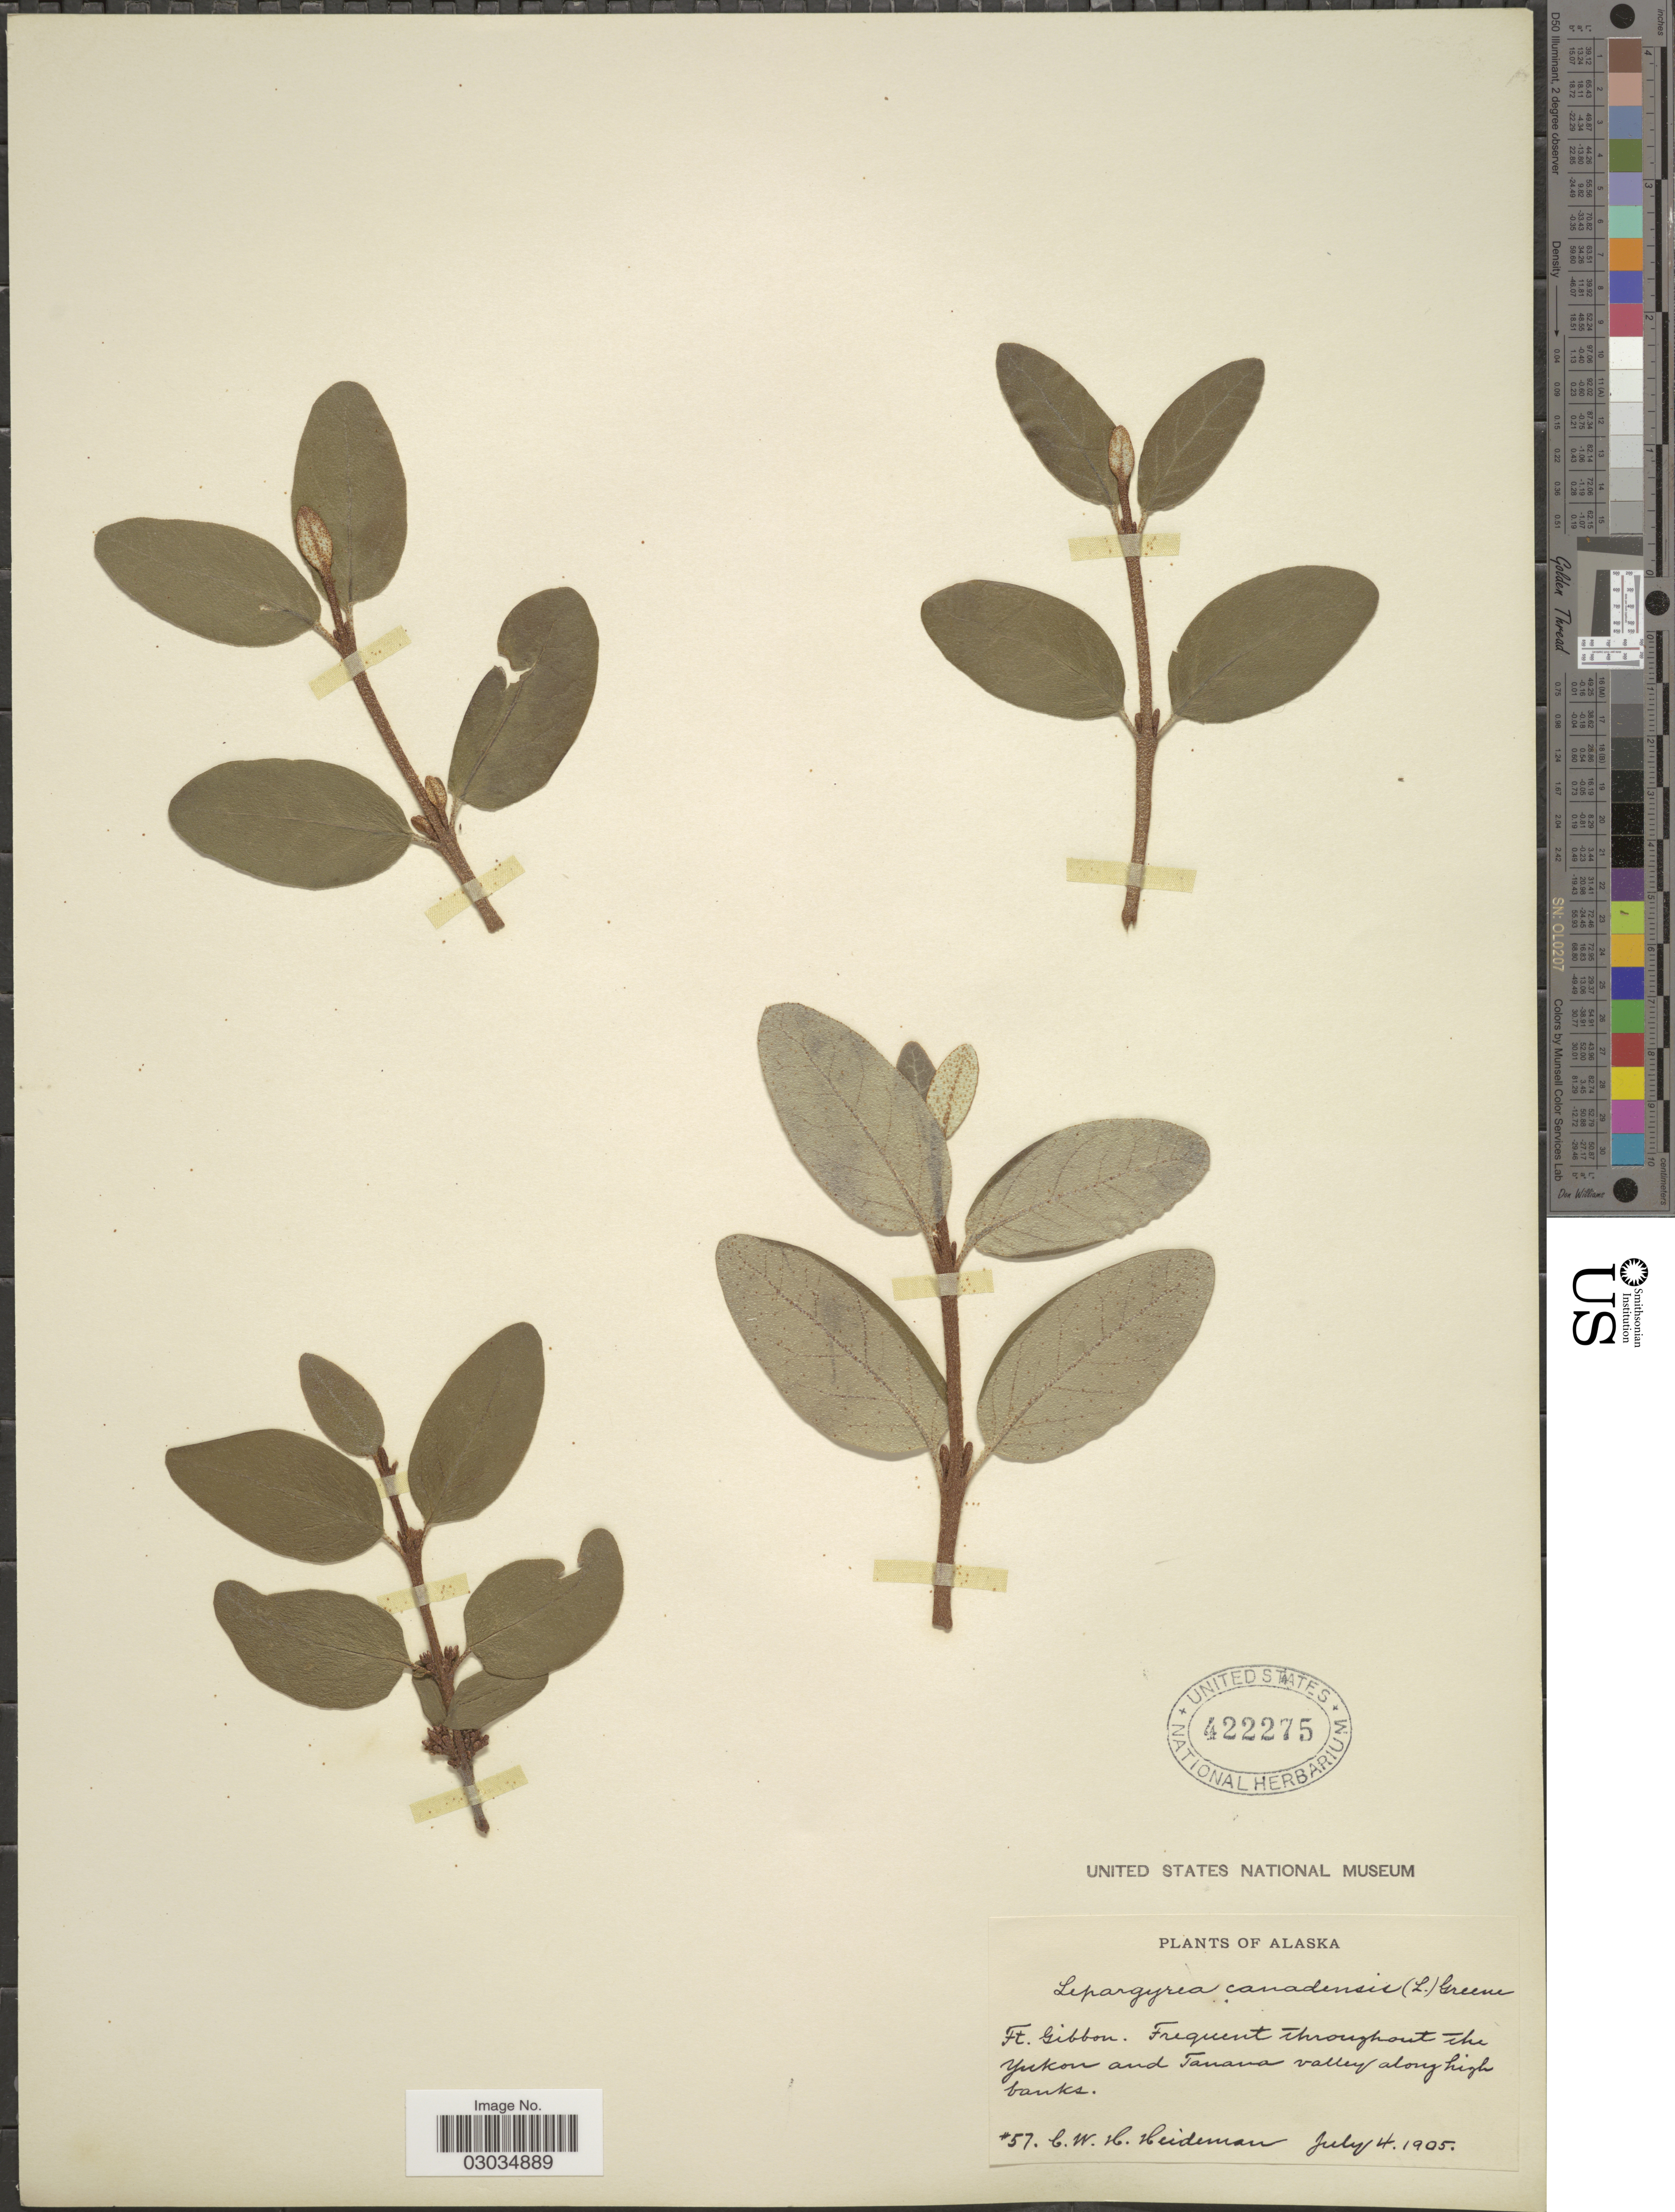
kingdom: Plantae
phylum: Tracheophyta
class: Magnoliopsida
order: Rosales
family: Elaeagnaceae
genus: Shepherdia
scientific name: Shepherdia canadensis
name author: (L.) Nutt.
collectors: C. Heideman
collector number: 57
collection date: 1905-07-04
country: United States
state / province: Alaska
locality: Ft. Gibbon, Frequent throughout the Yukon and Tanana valley along high banks.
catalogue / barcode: US 422275